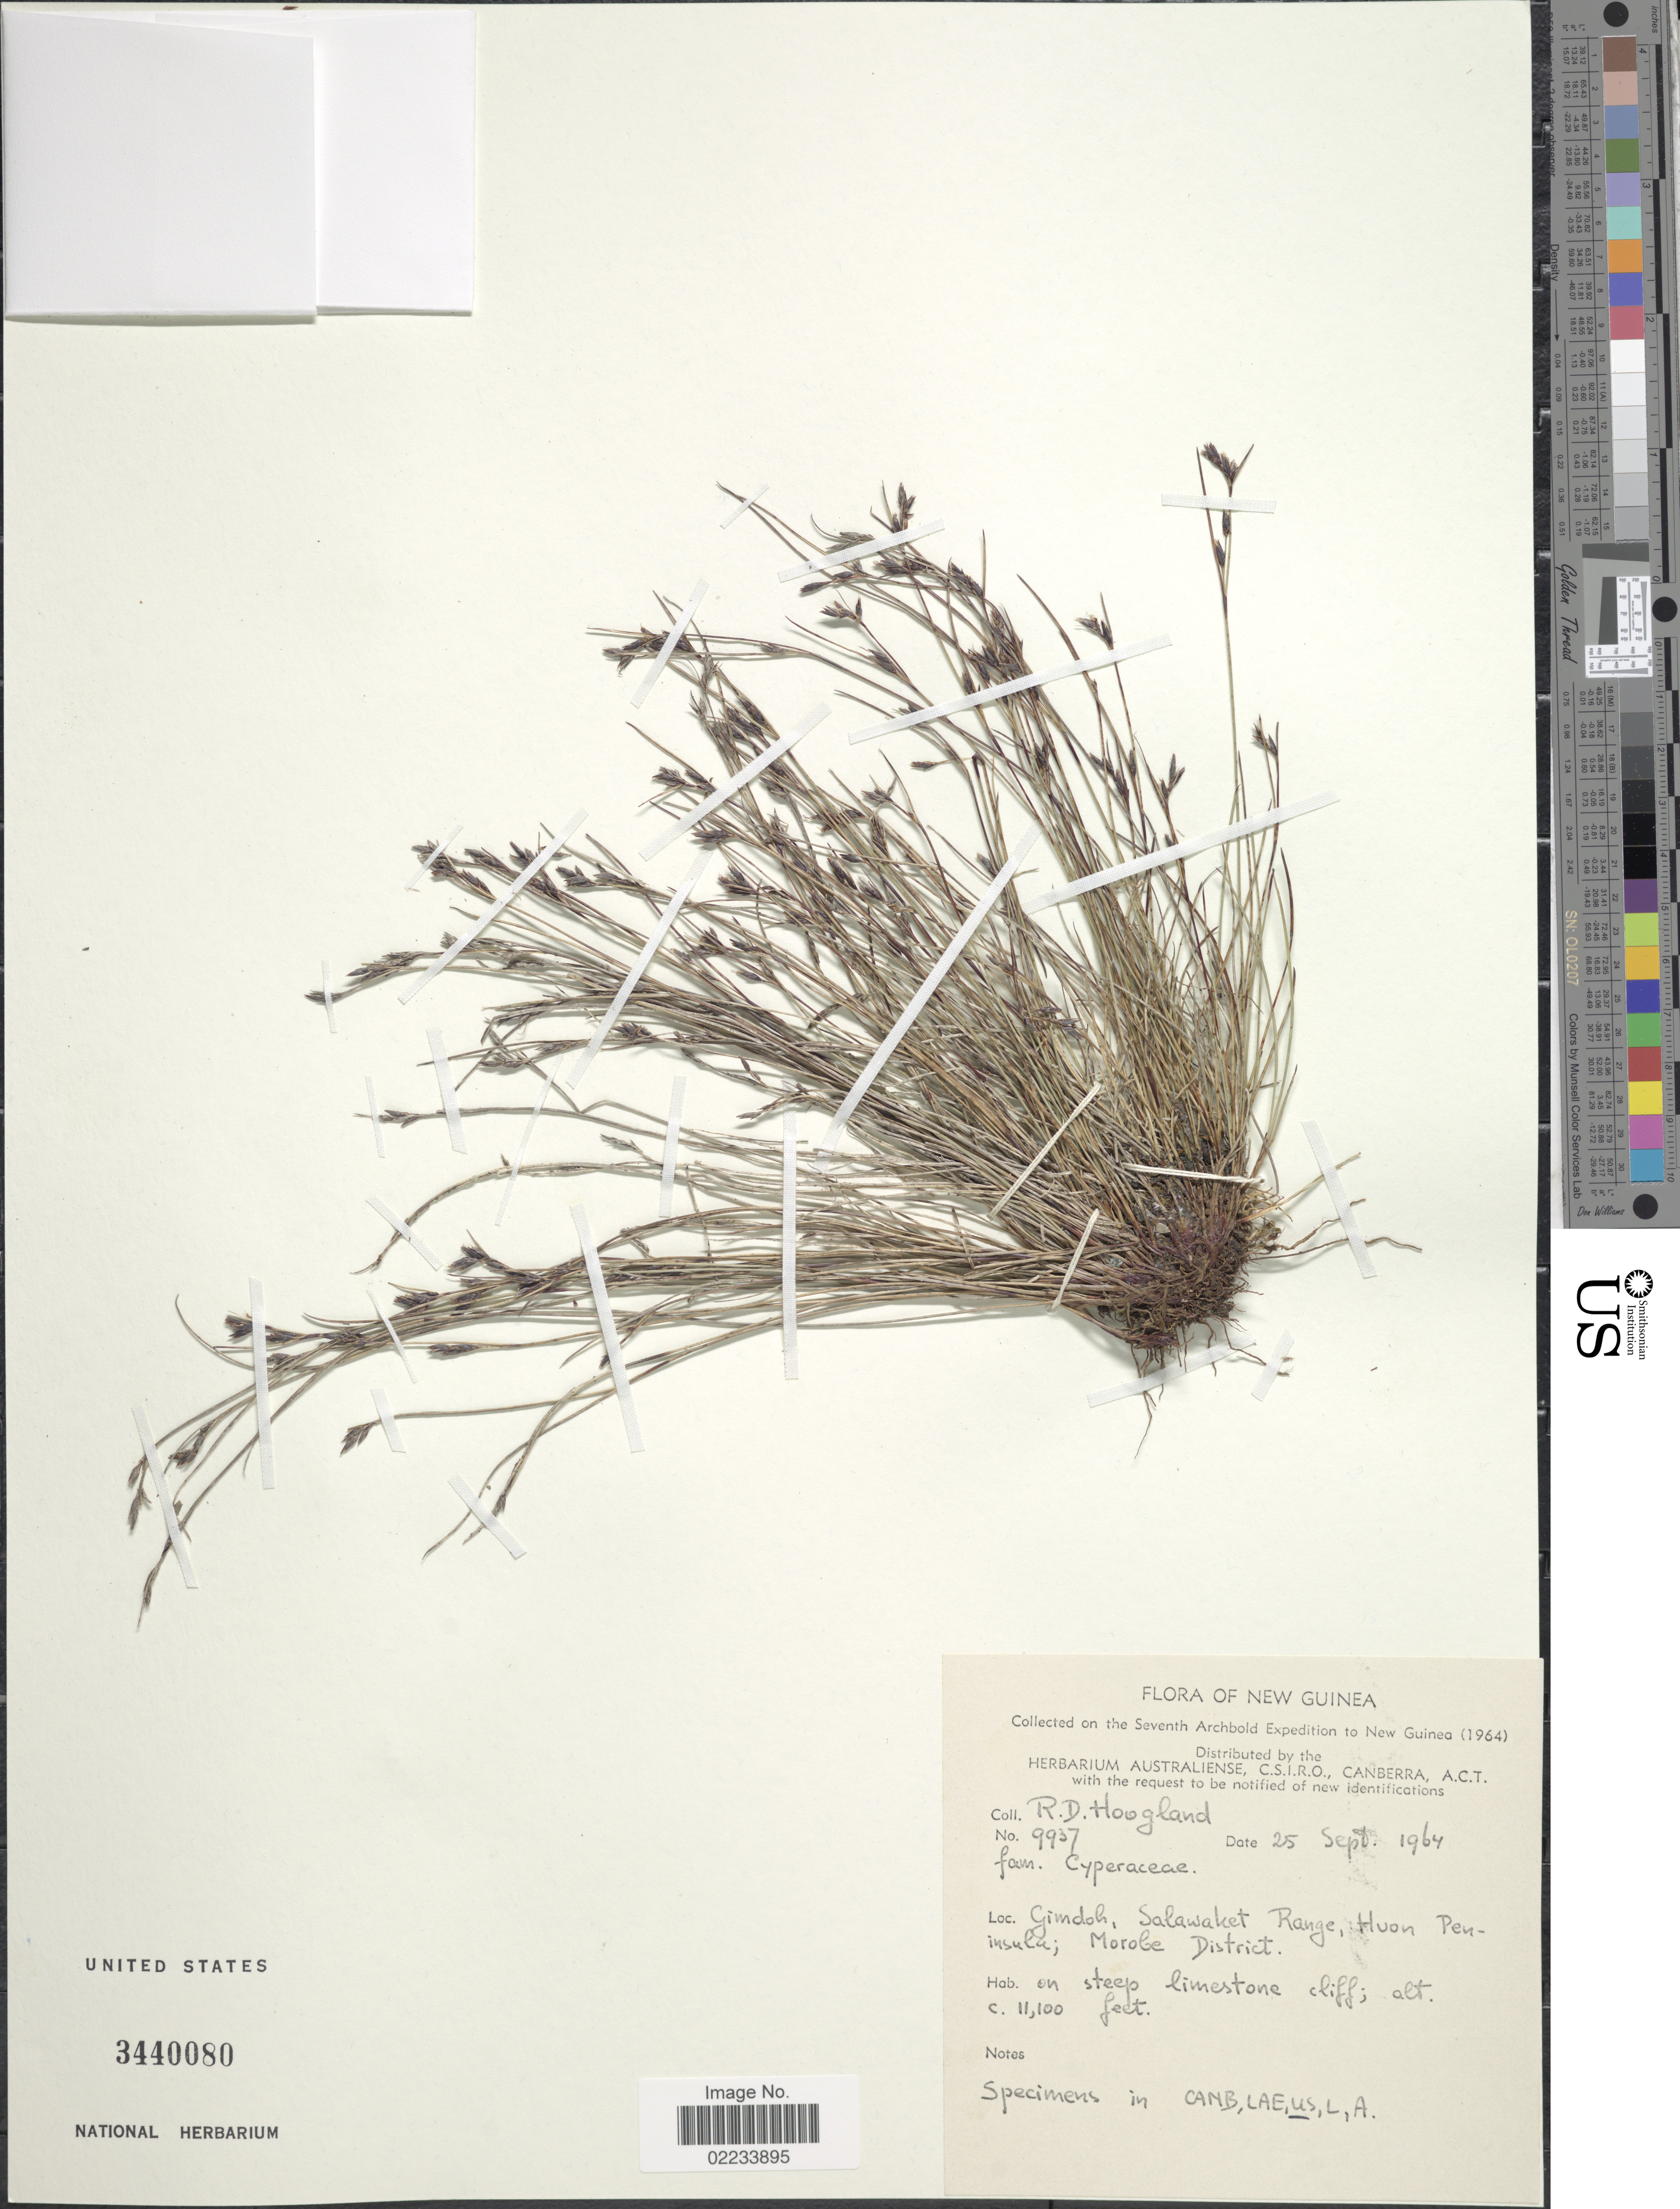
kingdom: Plantae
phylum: Tracheophyta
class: Liliopsida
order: Poales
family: Cyperaceae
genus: Schoenus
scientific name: Schoenus curvulus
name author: F. Muell.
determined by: Goetghebeur, P.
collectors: R. D. Hoogland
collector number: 9937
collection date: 1964-09-25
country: Papua New Guinea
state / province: Morobe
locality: New Guinea, Gimdoh, Salawaket Range, Huon Peninsula; Morobe District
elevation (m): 3383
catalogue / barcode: US 3440080